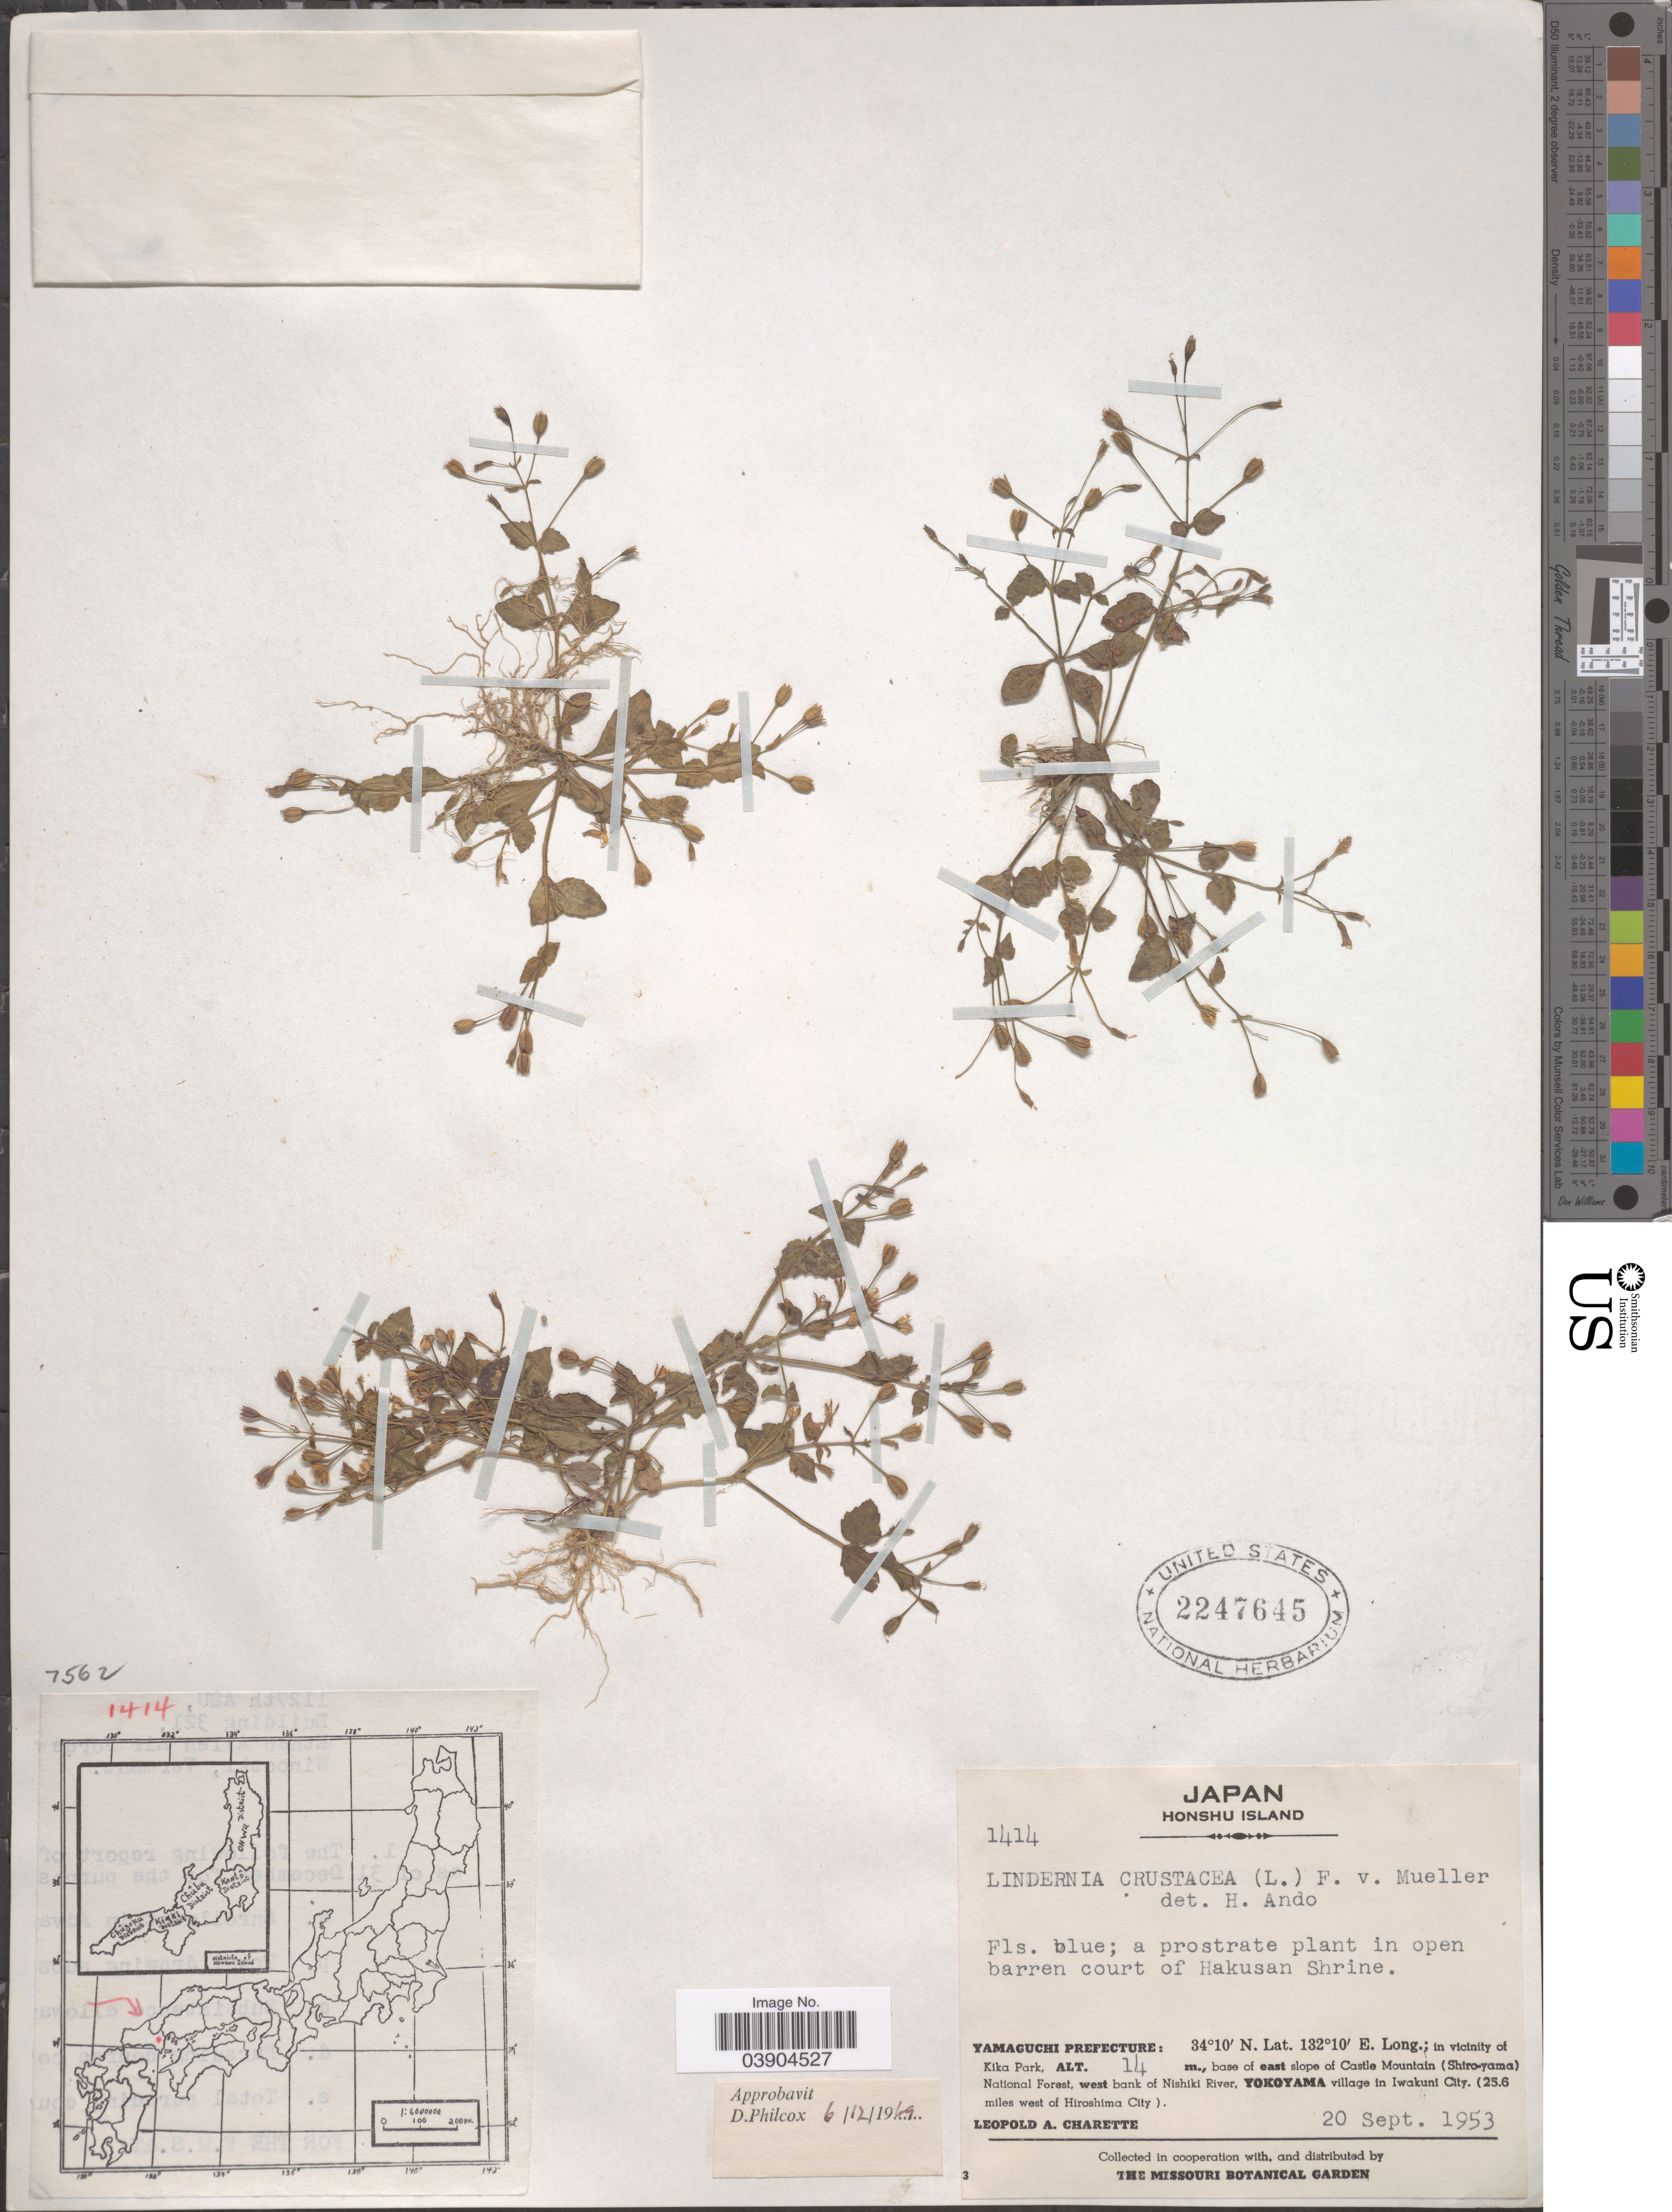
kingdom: Plantae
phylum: Tracheophyta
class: Magnoliopsida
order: Lamiales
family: Linderniaceae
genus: Lindernia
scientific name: Lindernia crustacea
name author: (L.) F. Muell.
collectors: L. A. Charette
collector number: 1414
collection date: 1953-09-20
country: Japan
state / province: Yamaguti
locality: Honshu Island. In open barren court of Hakusan Shrine. Yamaguchi Prefecture: in vicinity of Kika Park, base of east slope of Castle Mountain (Shiro-yama) National Forest, west bank of Nishiki River, Yokoyama village in Iwakunii City. (25.6 miles west of Hiroshima City).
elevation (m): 14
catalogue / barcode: US 2247645